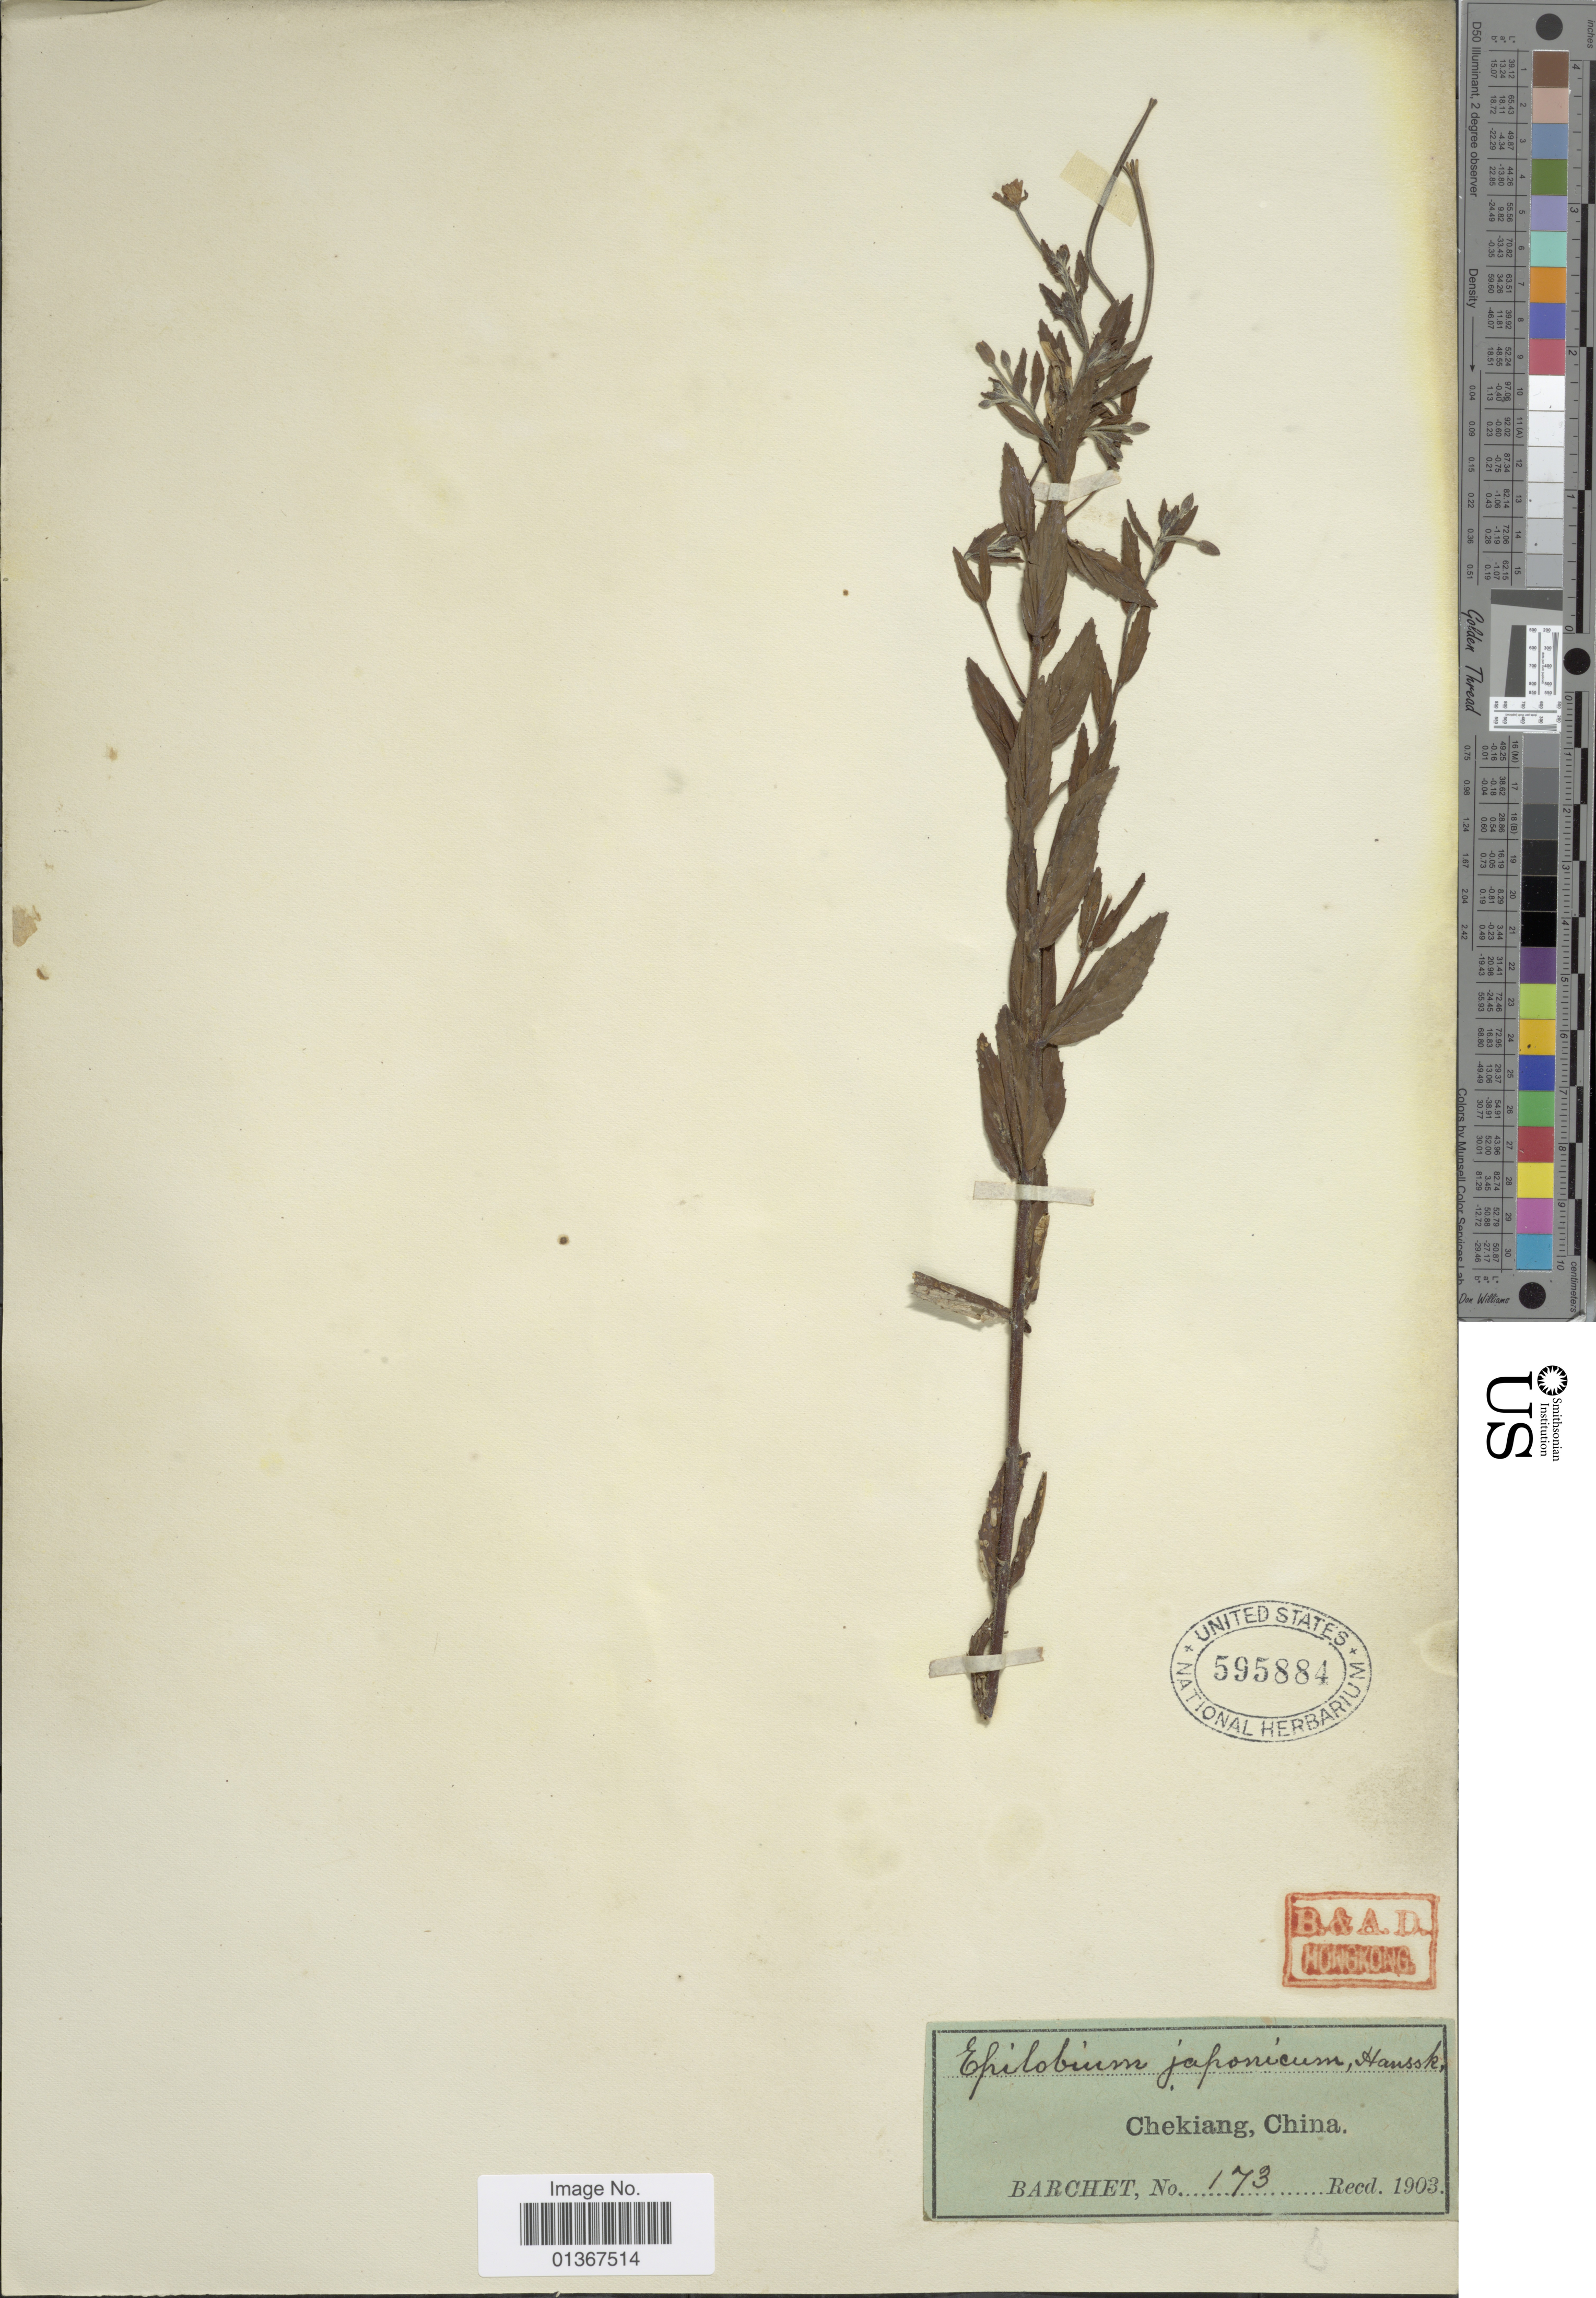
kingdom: Plantae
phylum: Tracheophyta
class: Magnoliopsida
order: Myrtales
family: Onagraceae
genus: Epilobium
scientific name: Epilobium pyrricholophum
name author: Franch. & Sav.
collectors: Barchet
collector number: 173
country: China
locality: Chekiang.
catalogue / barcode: US 595884